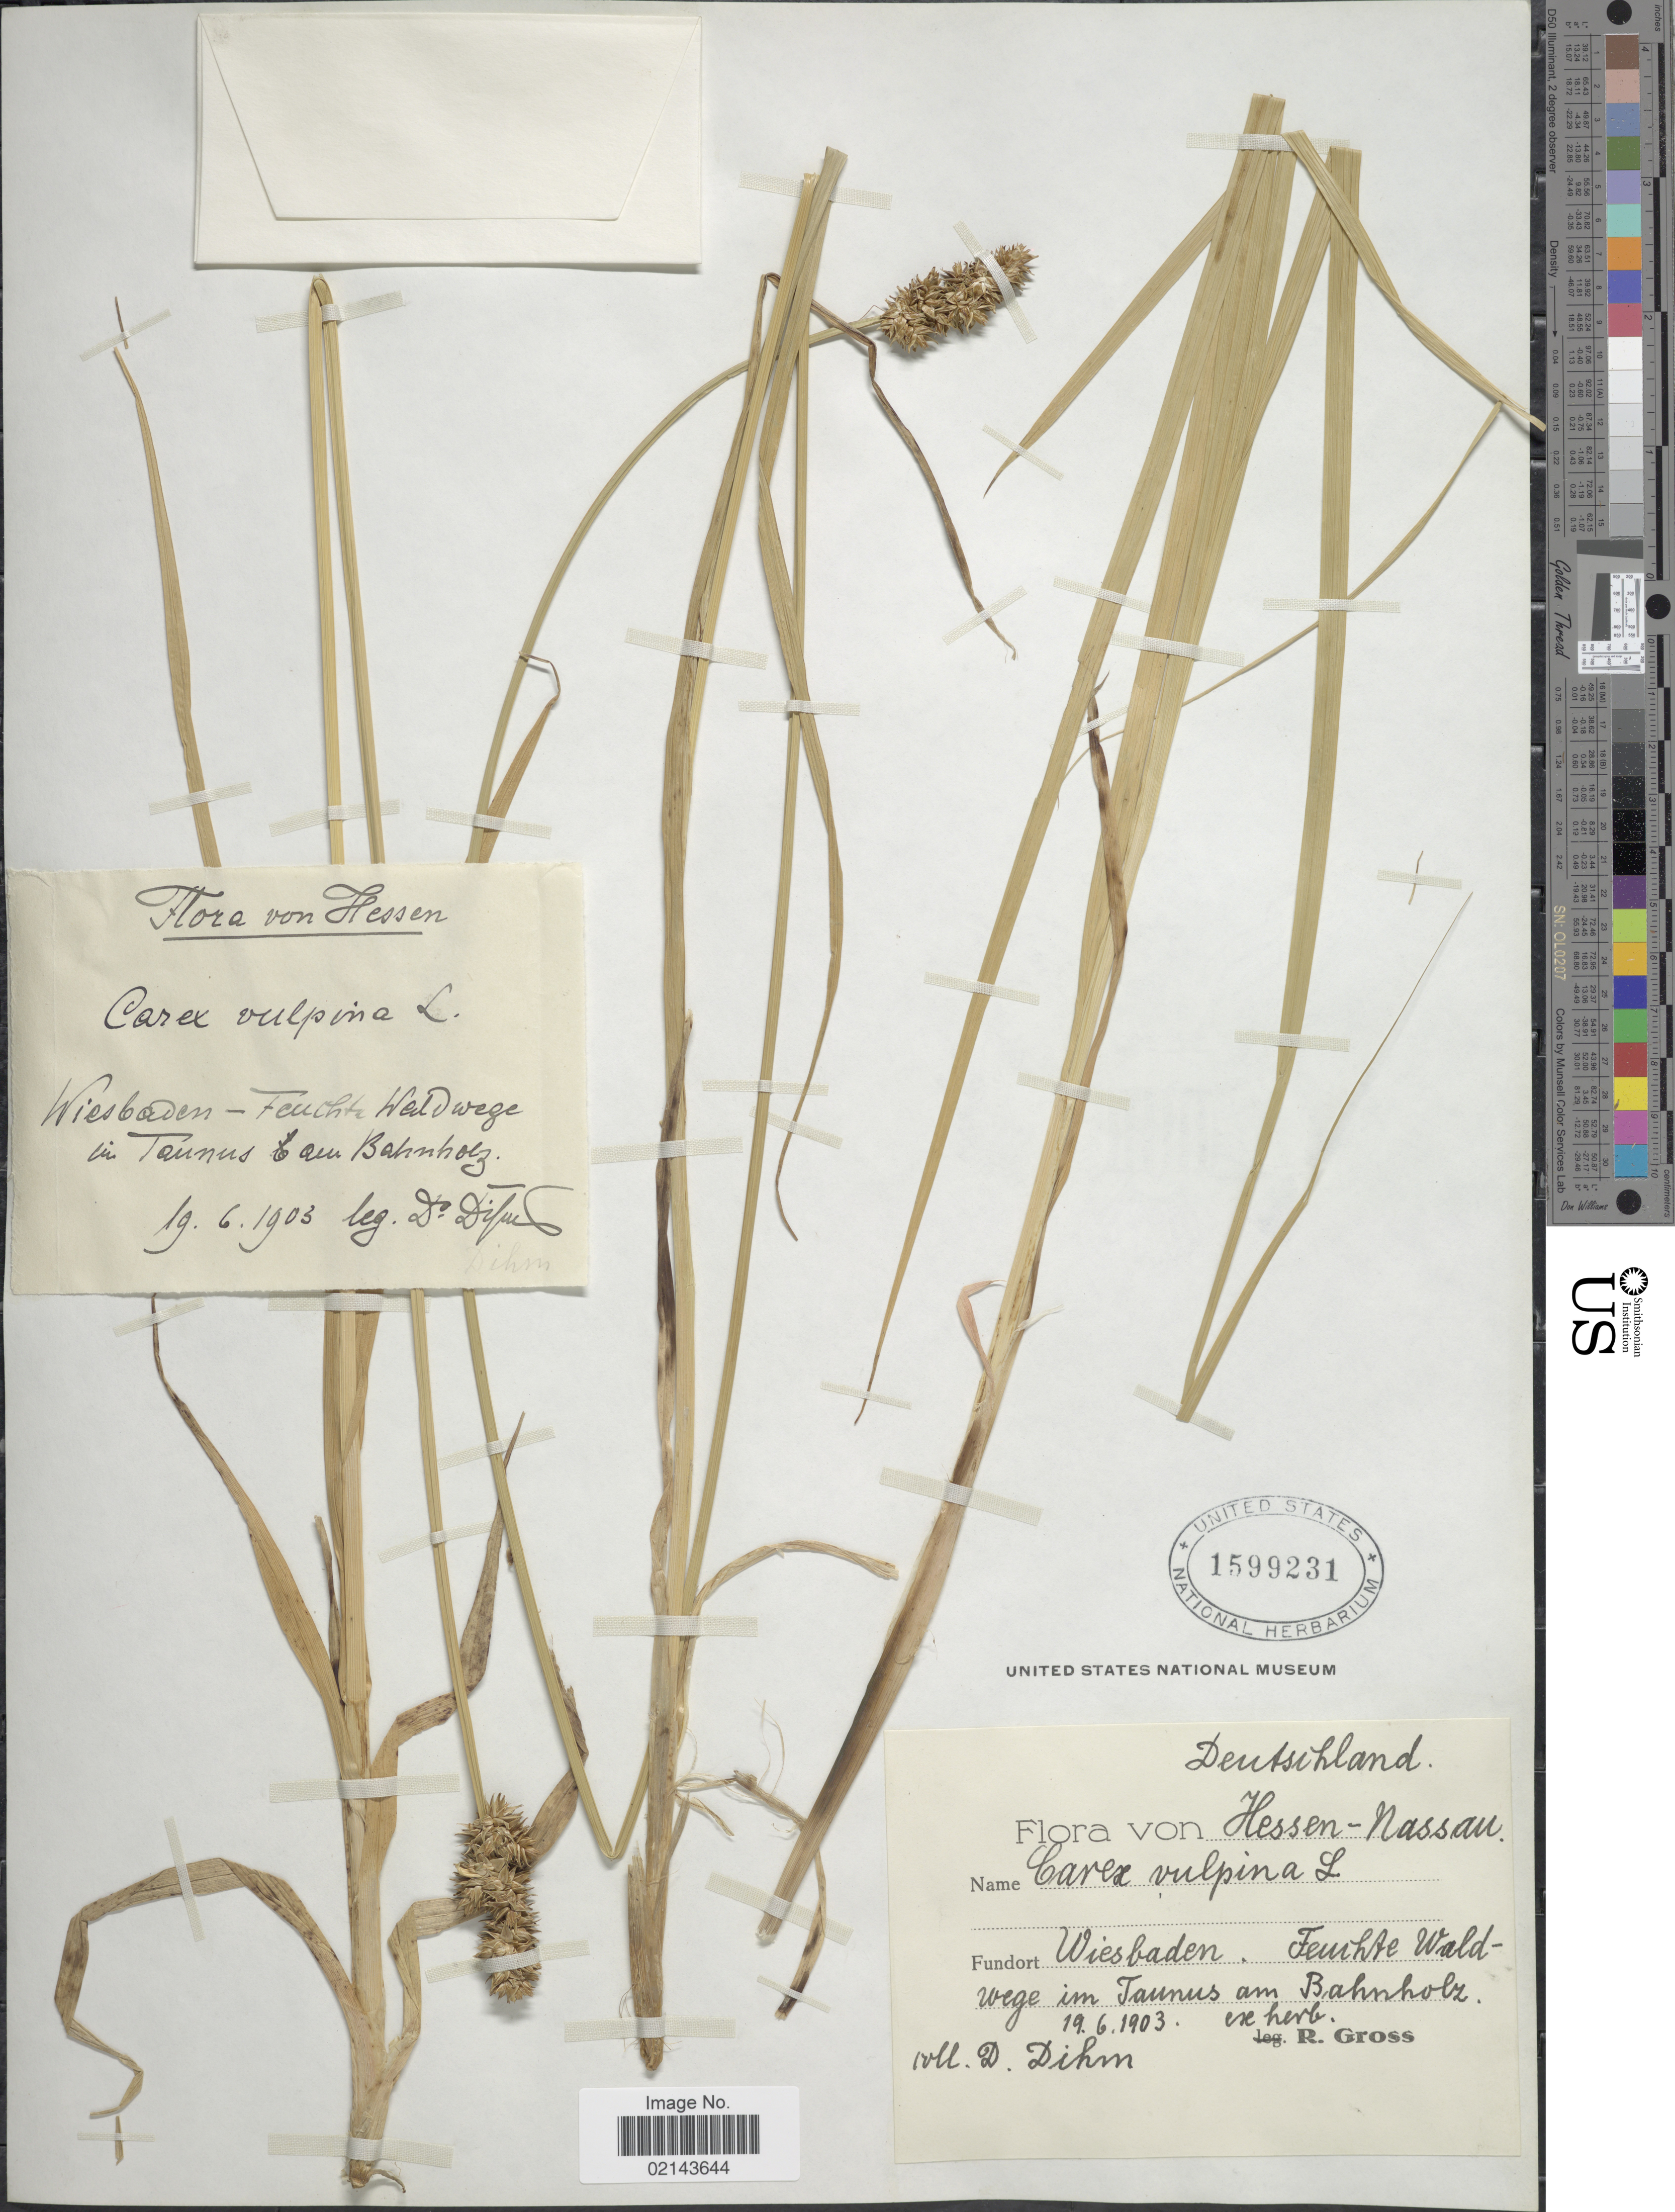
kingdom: Plantae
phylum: Tracheophyta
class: Liliopsida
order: Poales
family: Cyperaceae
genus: Carex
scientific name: Carex vulpina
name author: L.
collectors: D. Dihm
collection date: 1903-06-19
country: Germany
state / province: Hesse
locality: Hessen-Nassau, Wiesbaden, Feuchte Waldwege im Taunus am Bahnholz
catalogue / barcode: US 1599231